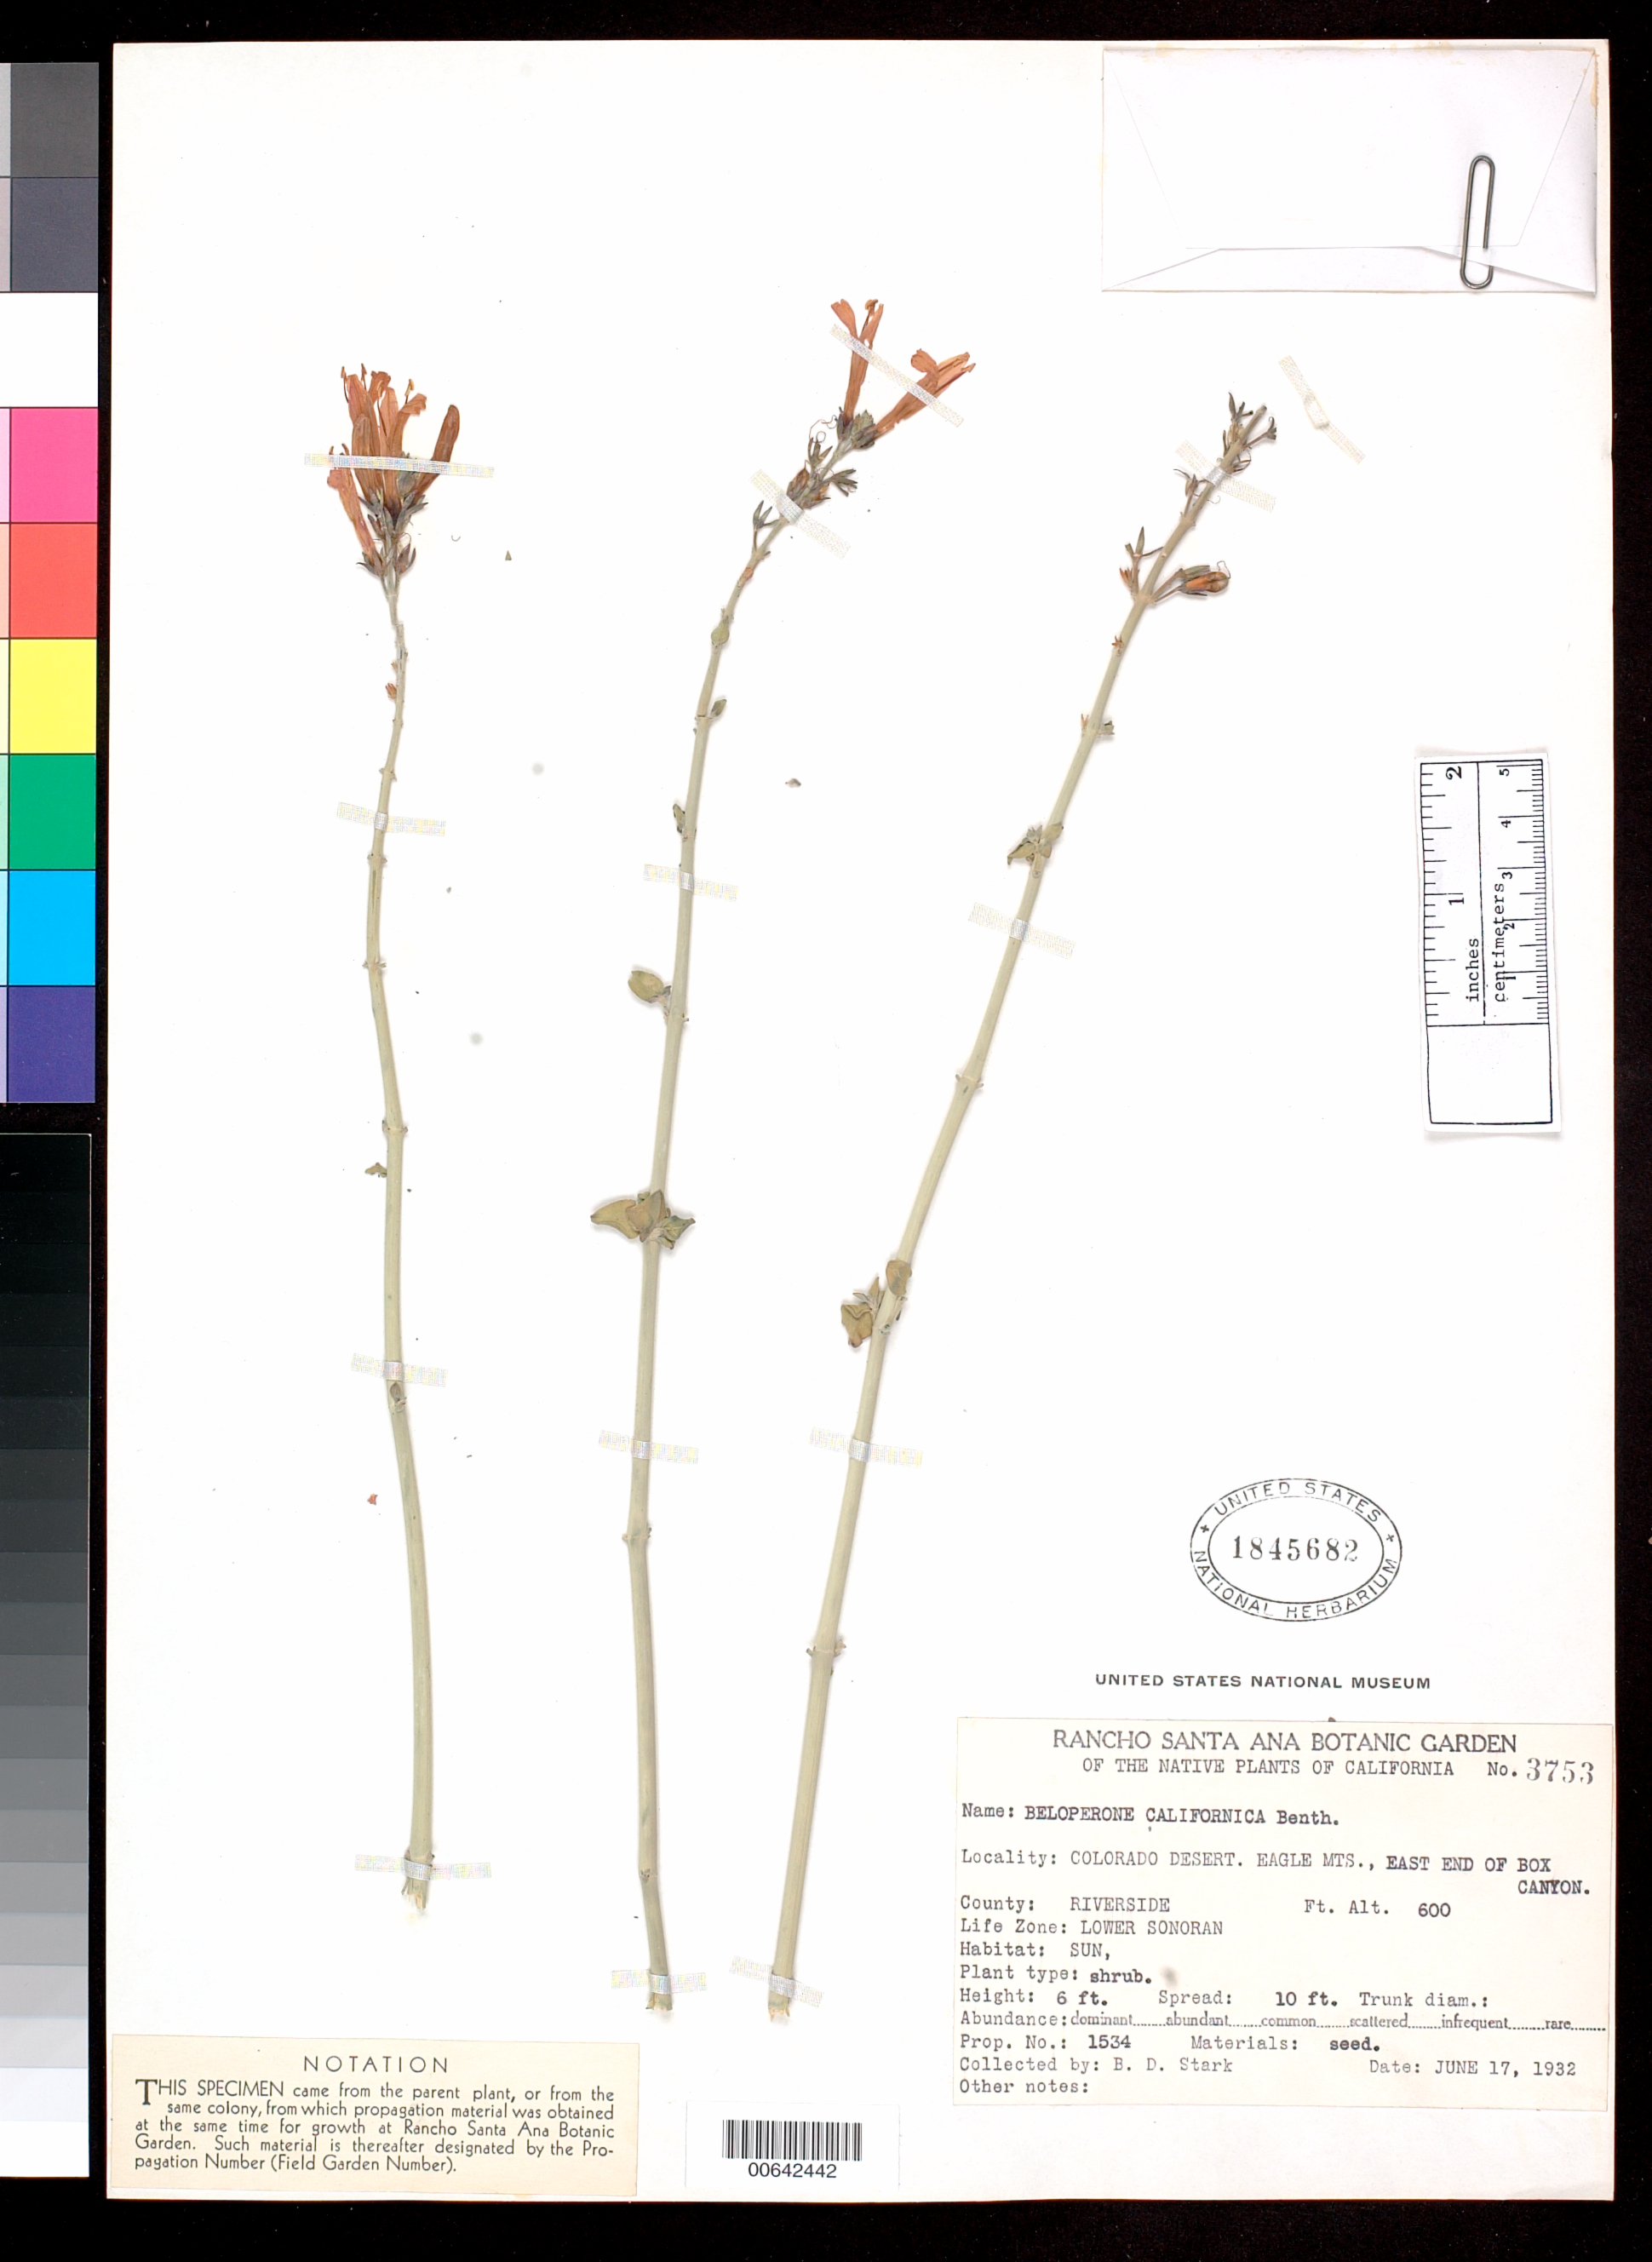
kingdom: Plantae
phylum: Tracheophyta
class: Magnoliopsida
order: Lamiales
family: Acanthaceae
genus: Beloperone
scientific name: Beloperone californica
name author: Benth.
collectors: B. Stark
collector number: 3753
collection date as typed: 17 Jun 1932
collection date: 1932-06-17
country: United States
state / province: California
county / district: Riverside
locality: Colorado Desert. Eagle Mts., east end of Box Canyon.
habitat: Sun, Lower Sonoran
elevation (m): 183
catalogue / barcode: US 1845682